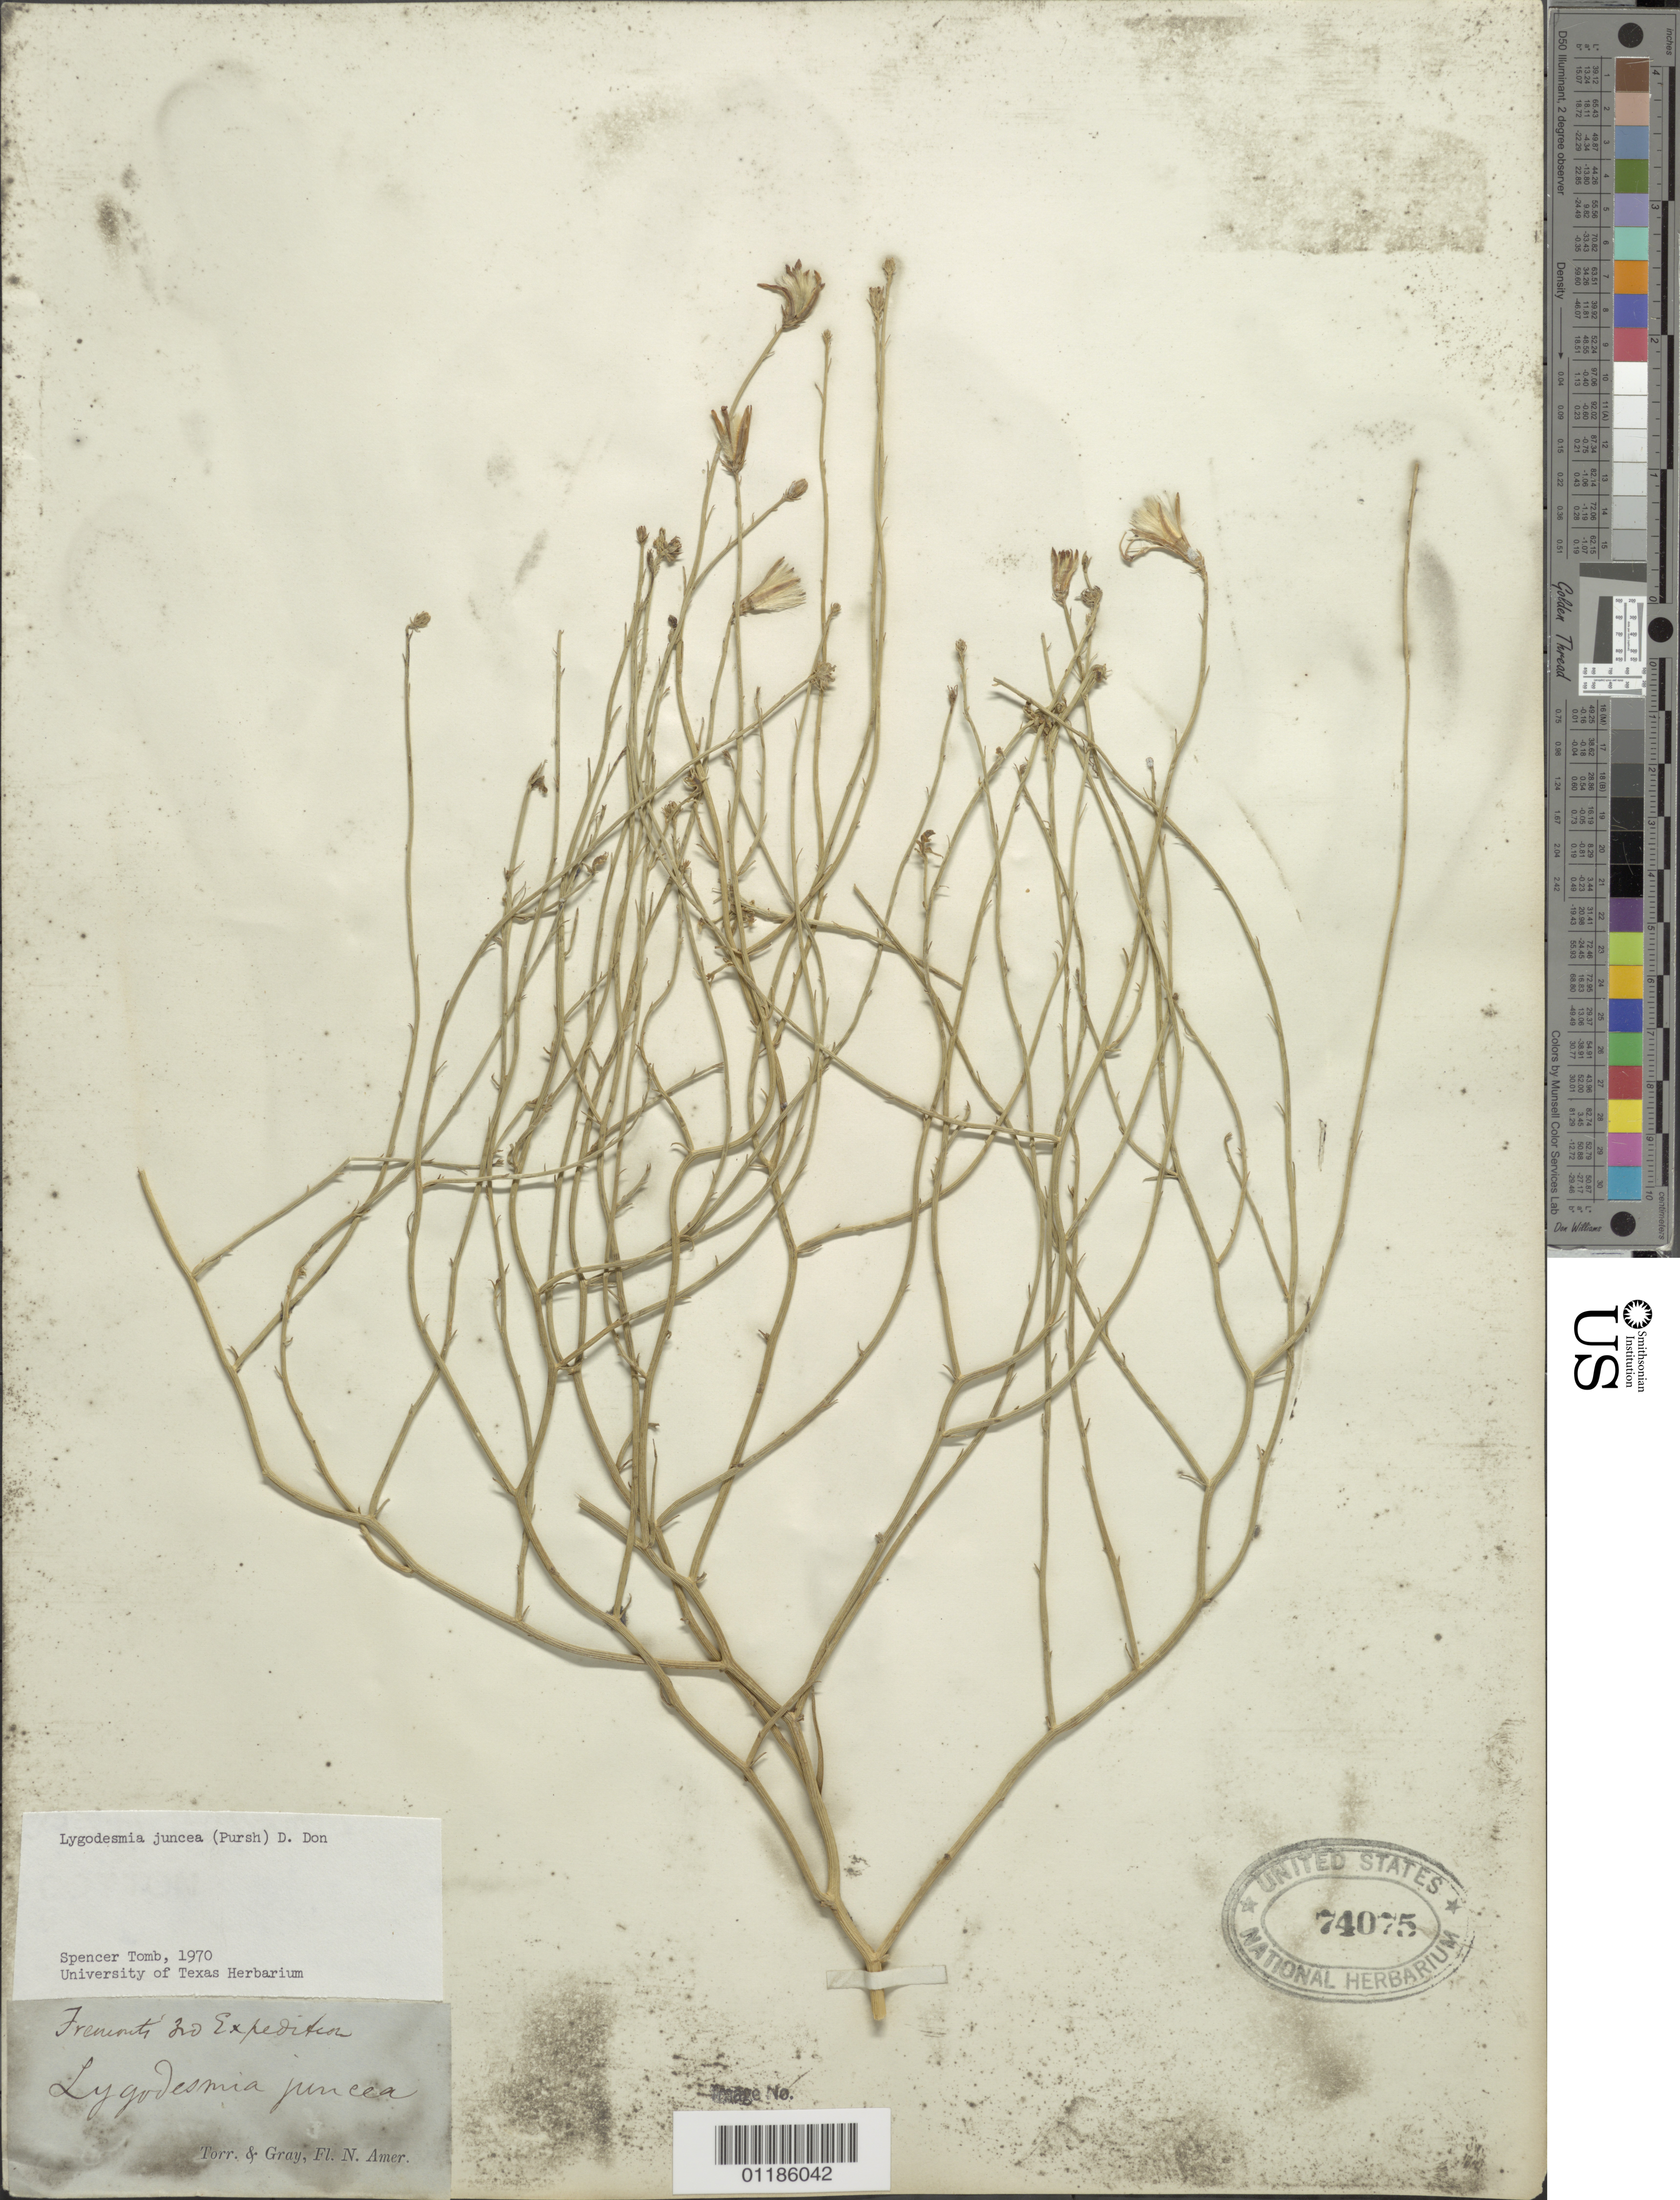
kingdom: Plantae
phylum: Tracheophyta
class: Magnoliopsida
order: Asterales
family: Asteraceae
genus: Lygodesmia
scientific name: Lygodesmia juncea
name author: D. Don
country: United States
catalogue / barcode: US 74075